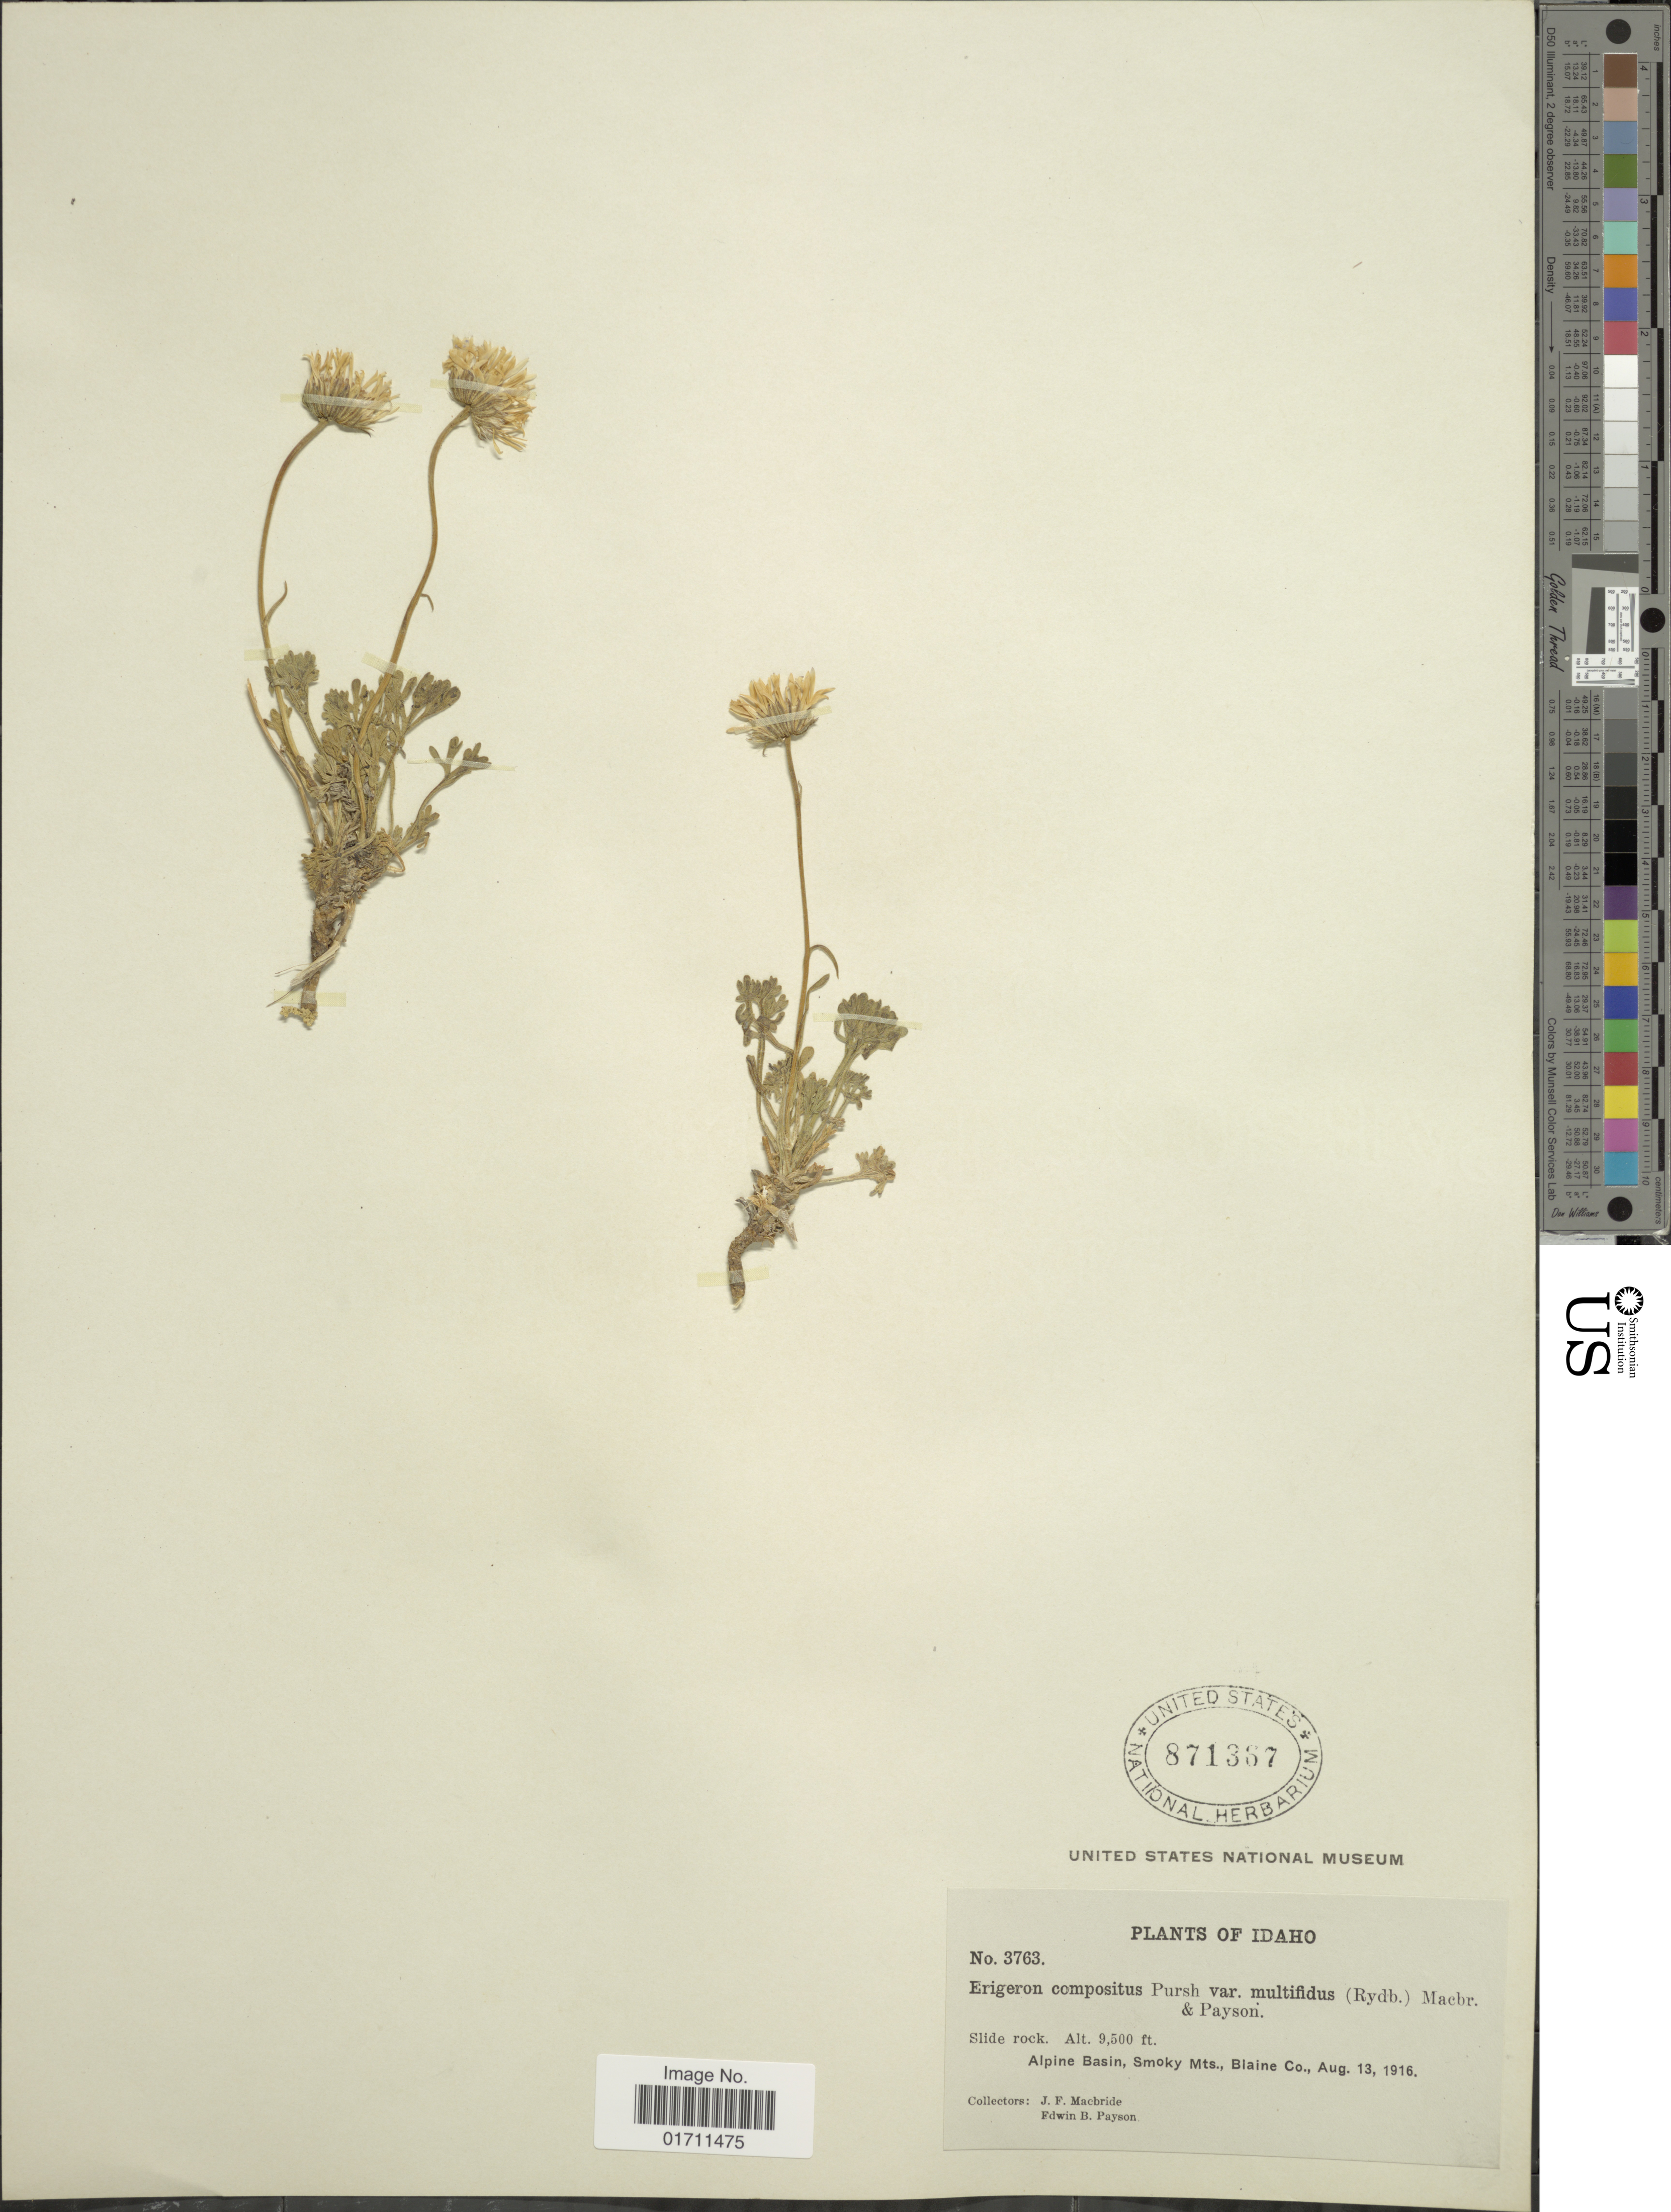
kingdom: Plantae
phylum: Tracheophyta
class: Magnoliopsida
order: Asterales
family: Asteraceae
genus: Erigeron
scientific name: Erigeron compositus var. multifidus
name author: (Rydb.) J.F. Macbr. & Payson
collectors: J. F. Macbride & E. B. Payson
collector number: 3763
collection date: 1916-08-13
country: United States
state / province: Idaho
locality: Slide rock, Alpine Basin, Smoky Mts., Blaine Co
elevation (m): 2896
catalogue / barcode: US 871367